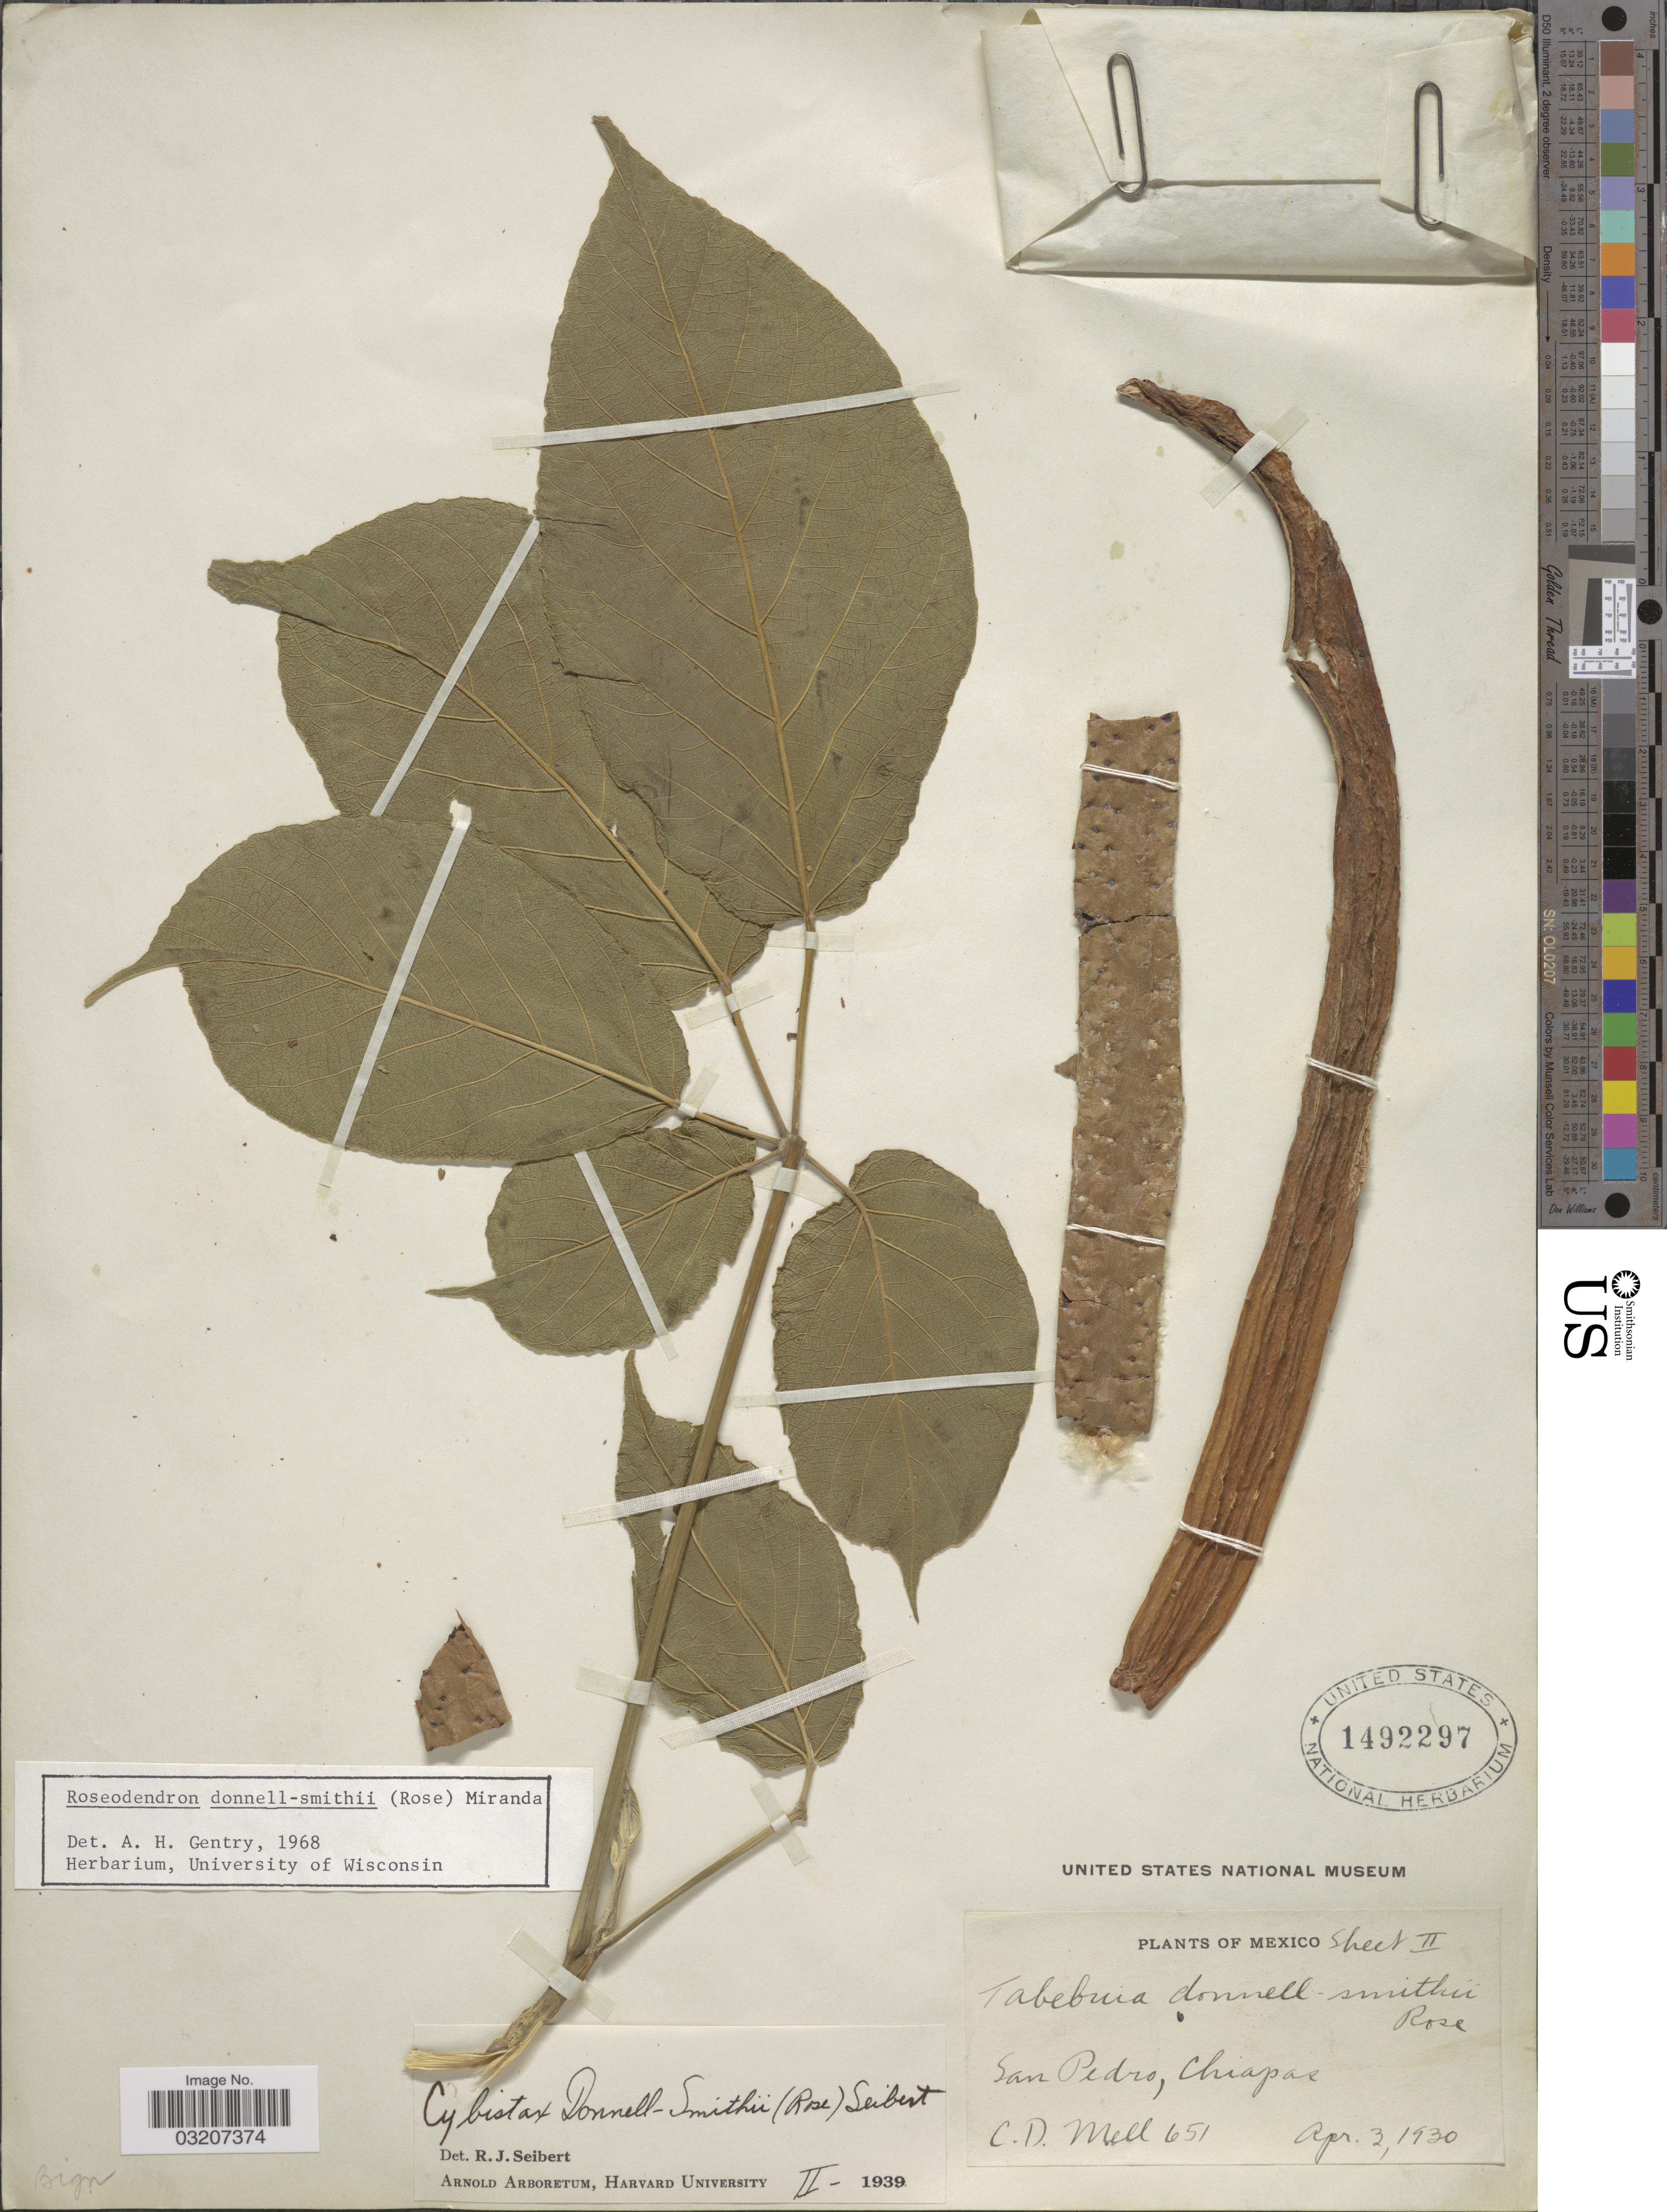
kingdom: Plantae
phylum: Tracheophyta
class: Magnoliopsida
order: Lamiales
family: Bignoniaceae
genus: Roseodendron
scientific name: Roseodendron donnell-smithii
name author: (Rose) Miranda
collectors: C. D. Mell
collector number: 651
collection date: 1930-04-03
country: Mexico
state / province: Chiapas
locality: San Pedro.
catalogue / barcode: US 1492297